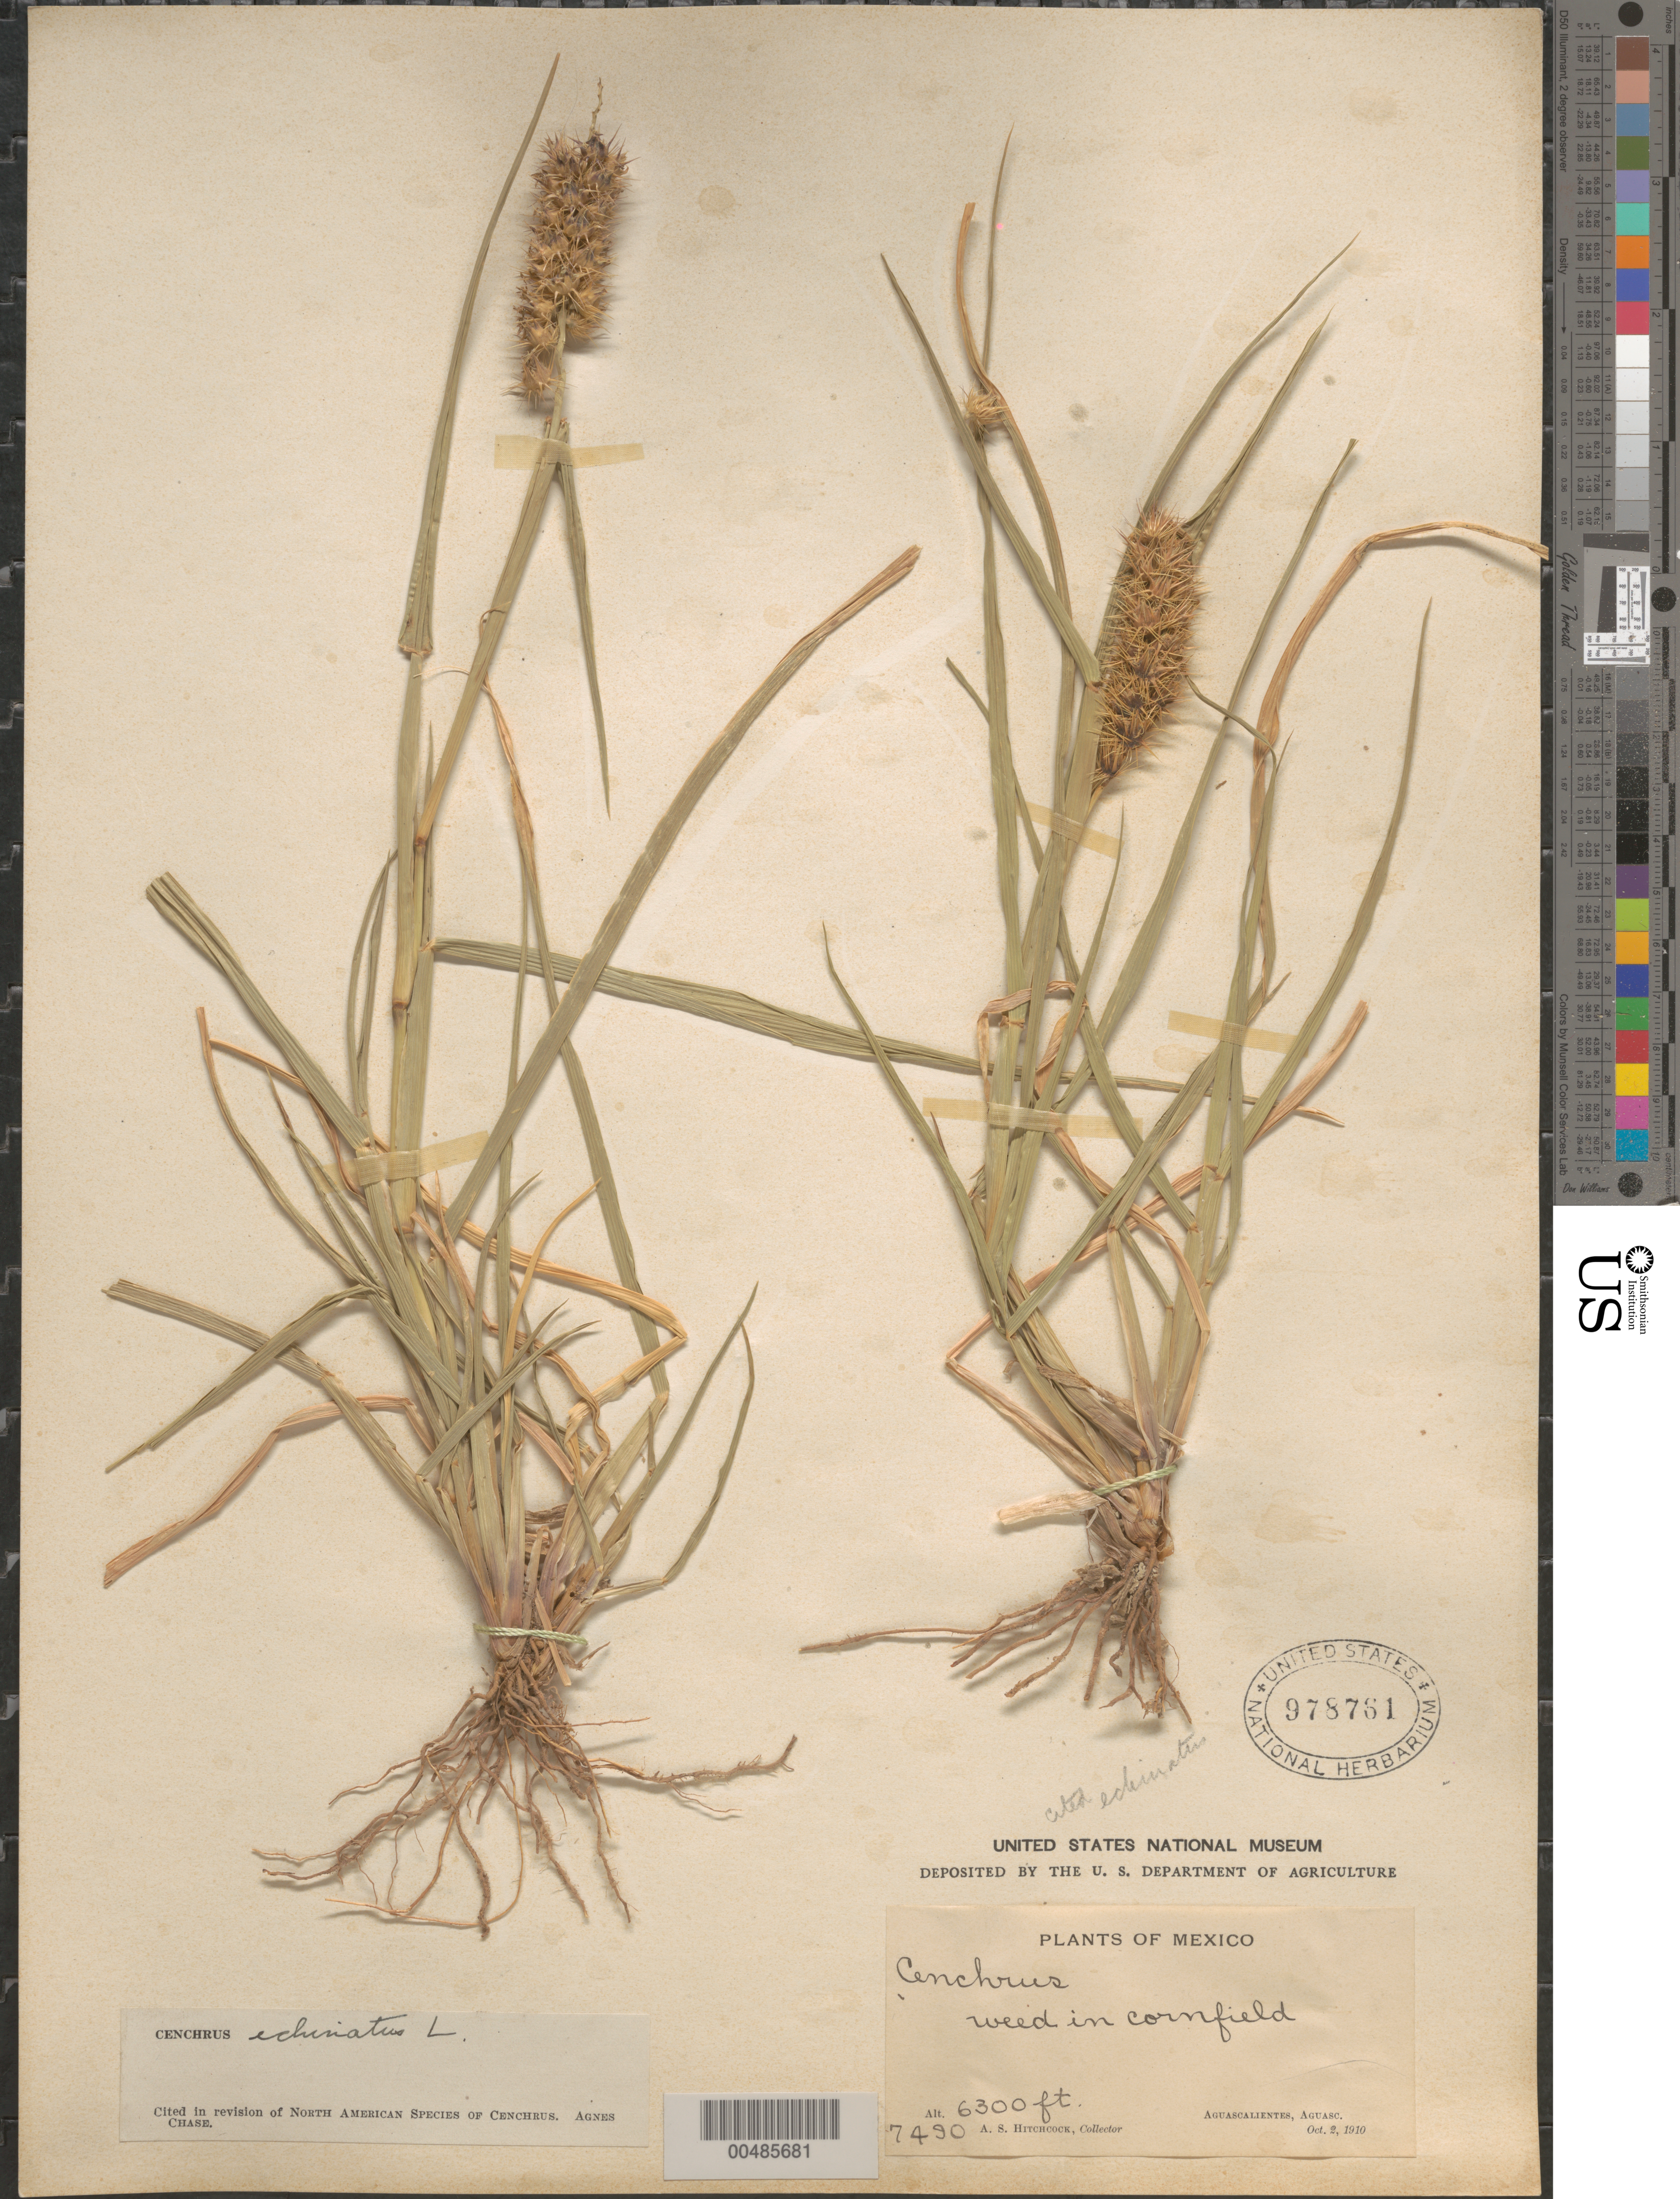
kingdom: Plantae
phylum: Tracheophyta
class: Liliopsida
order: Poales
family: Poaceae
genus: Cenchrus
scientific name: Cenchrus echinatus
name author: L.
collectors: A. S. Hitchcock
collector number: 7490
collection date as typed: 2 Oct 1910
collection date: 1910-10-02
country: Mexico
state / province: Aguascalientes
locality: Aguascalientes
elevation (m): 1920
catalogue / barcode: US 978761